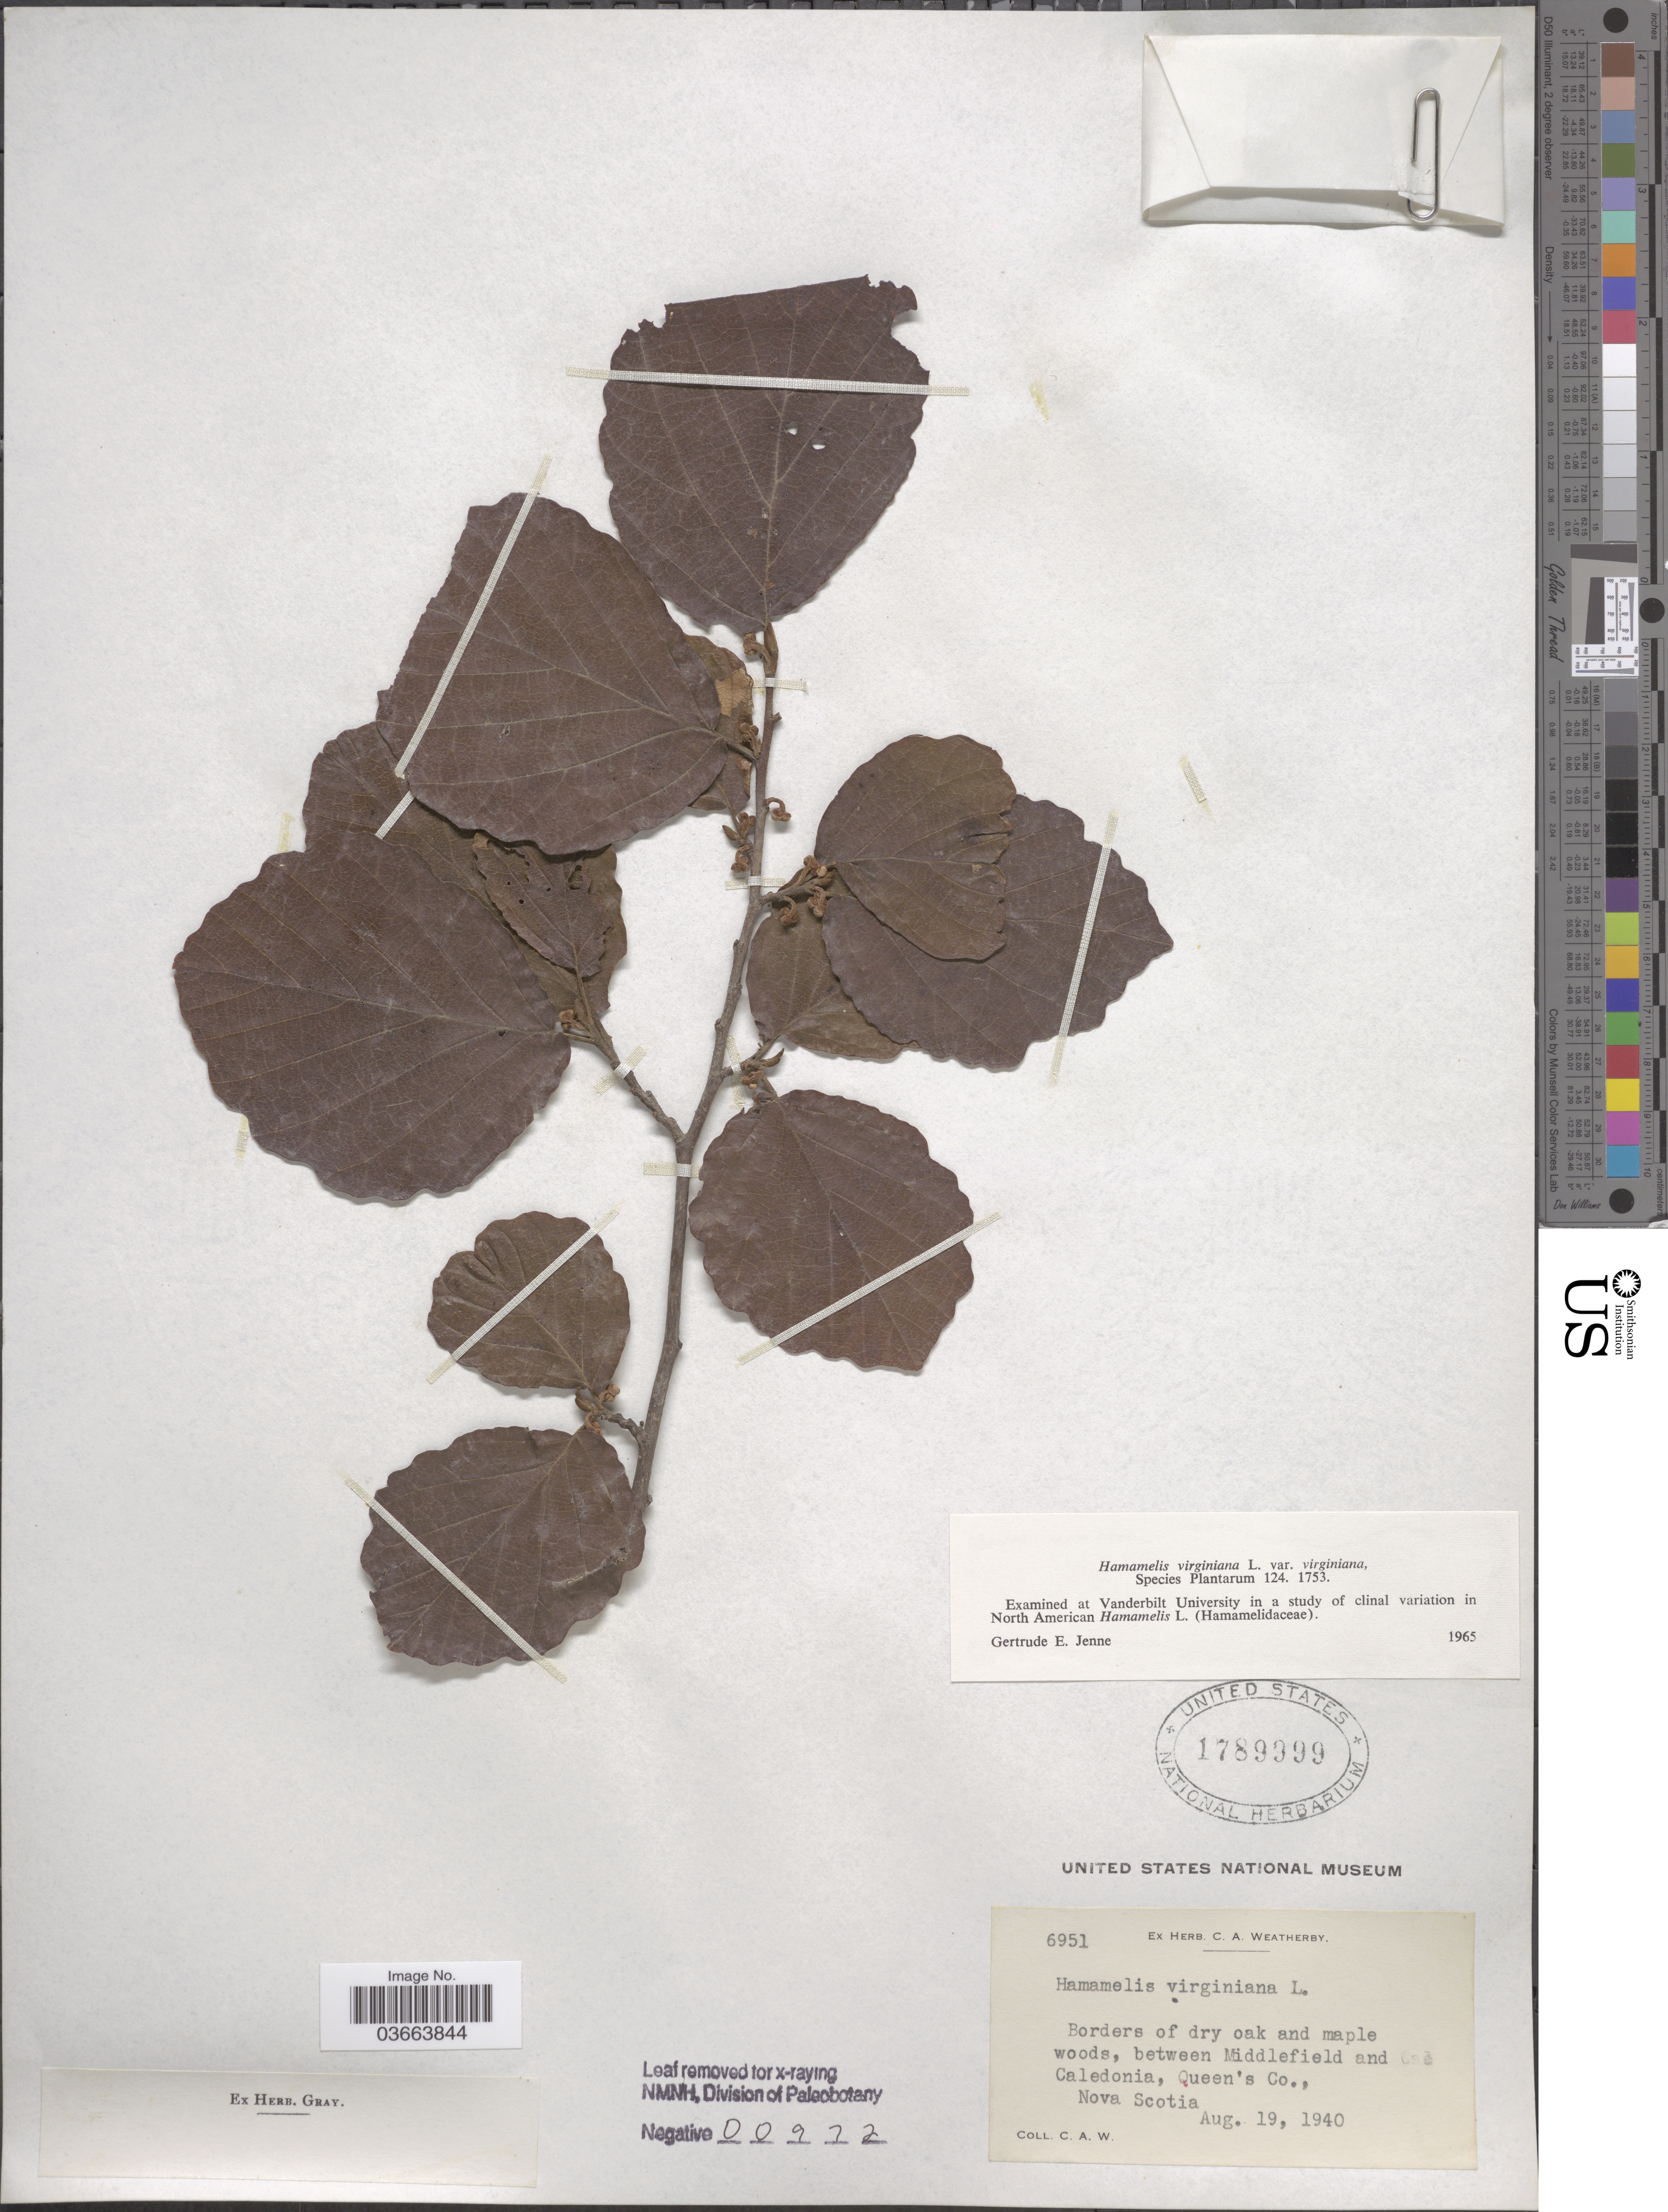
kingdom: Plantae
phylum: Tracheophyta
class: Magnoliopsida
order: Saxifragales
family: Hamamelidaceae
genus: Hamamelis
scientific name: Hamamelis virginiana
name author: L.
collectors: C. A. Weatherby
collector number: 6951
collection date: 1940-08-19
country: Canada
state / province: Nova Scotia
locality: Between Middlefield and Caledonia, Queen's Co.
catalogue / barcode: US 1789999